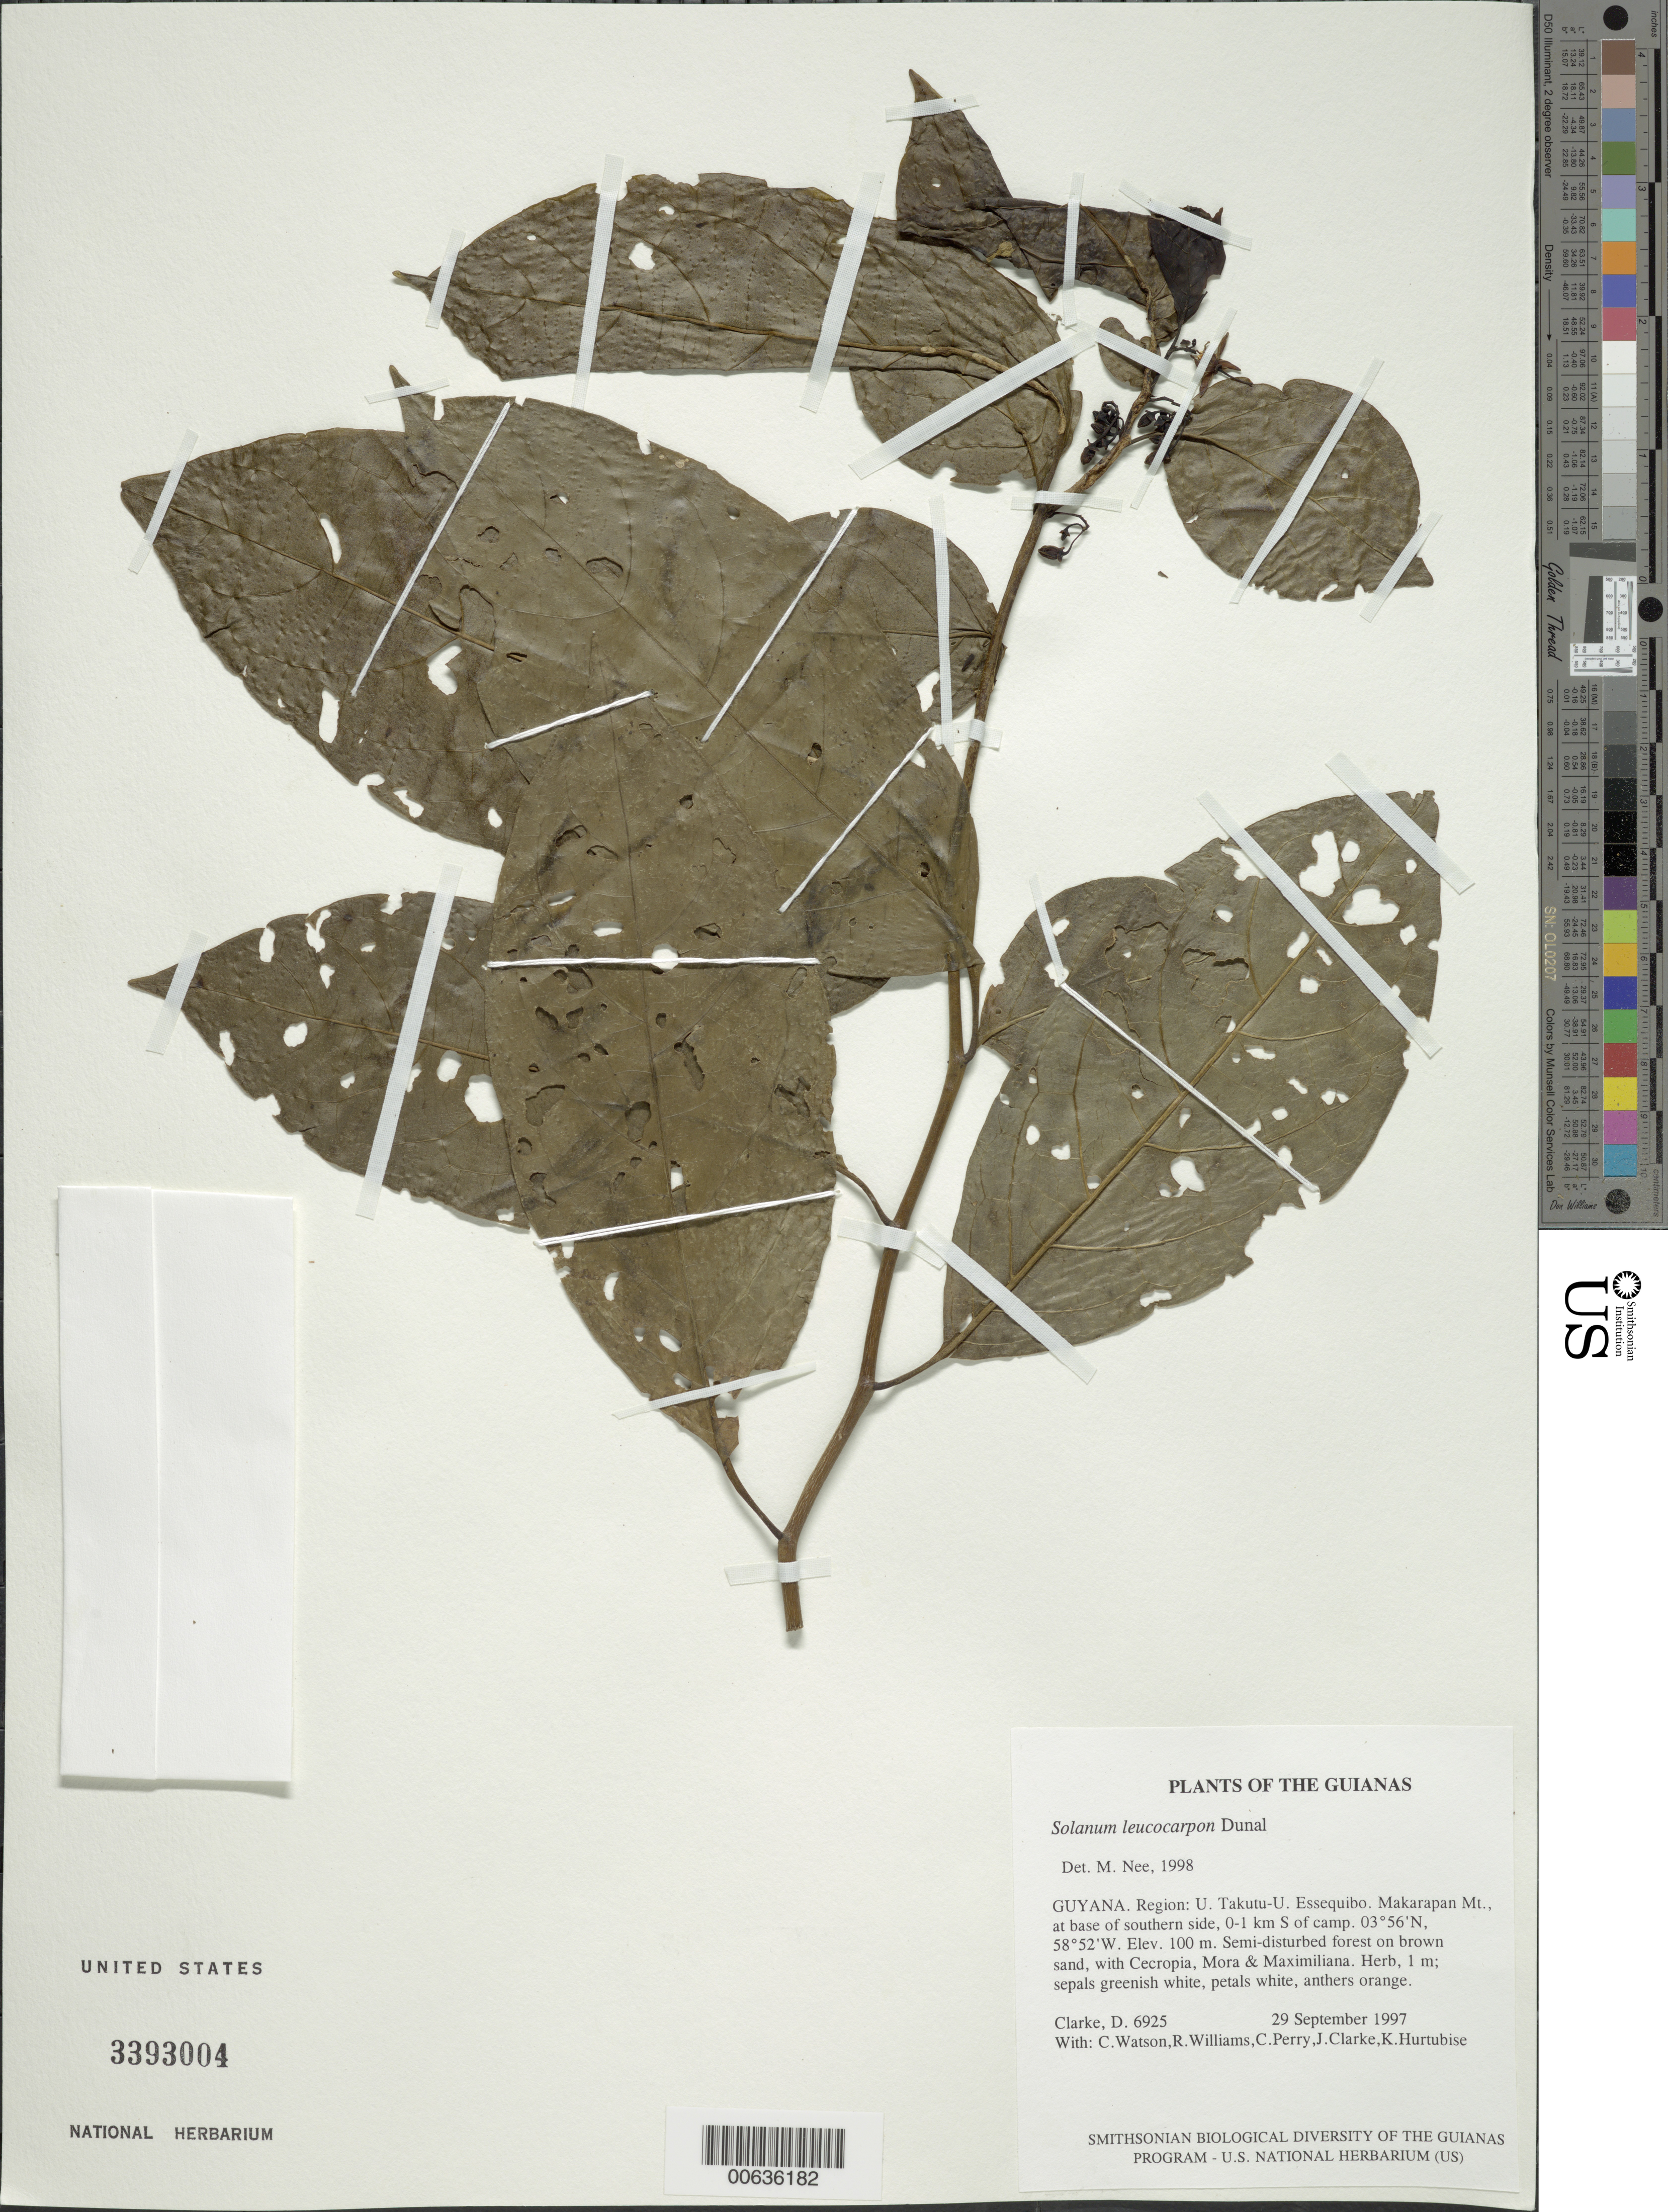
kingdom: Plantae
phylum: Tracheophyta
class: Magnoliopsida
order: Solanales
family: Solanaceae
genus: Solanum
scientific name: Solanum leucocarpon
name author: Dunal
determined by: Nee, Michael H.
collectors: H. D. Clarke, C. Watson, R. Williams, C. Perry, J. Clarke & K. Hurtubise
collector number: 6925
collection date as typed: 9 Sep 1997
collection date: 1997-09-09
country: Guyana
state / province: U. Takutu-U. Essequibo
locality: Makarapan Mt., at base of southern side, 0-1 km S of camp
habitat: Semi-disturbed forest on brown sand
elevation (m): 100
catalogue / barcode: US 3393004